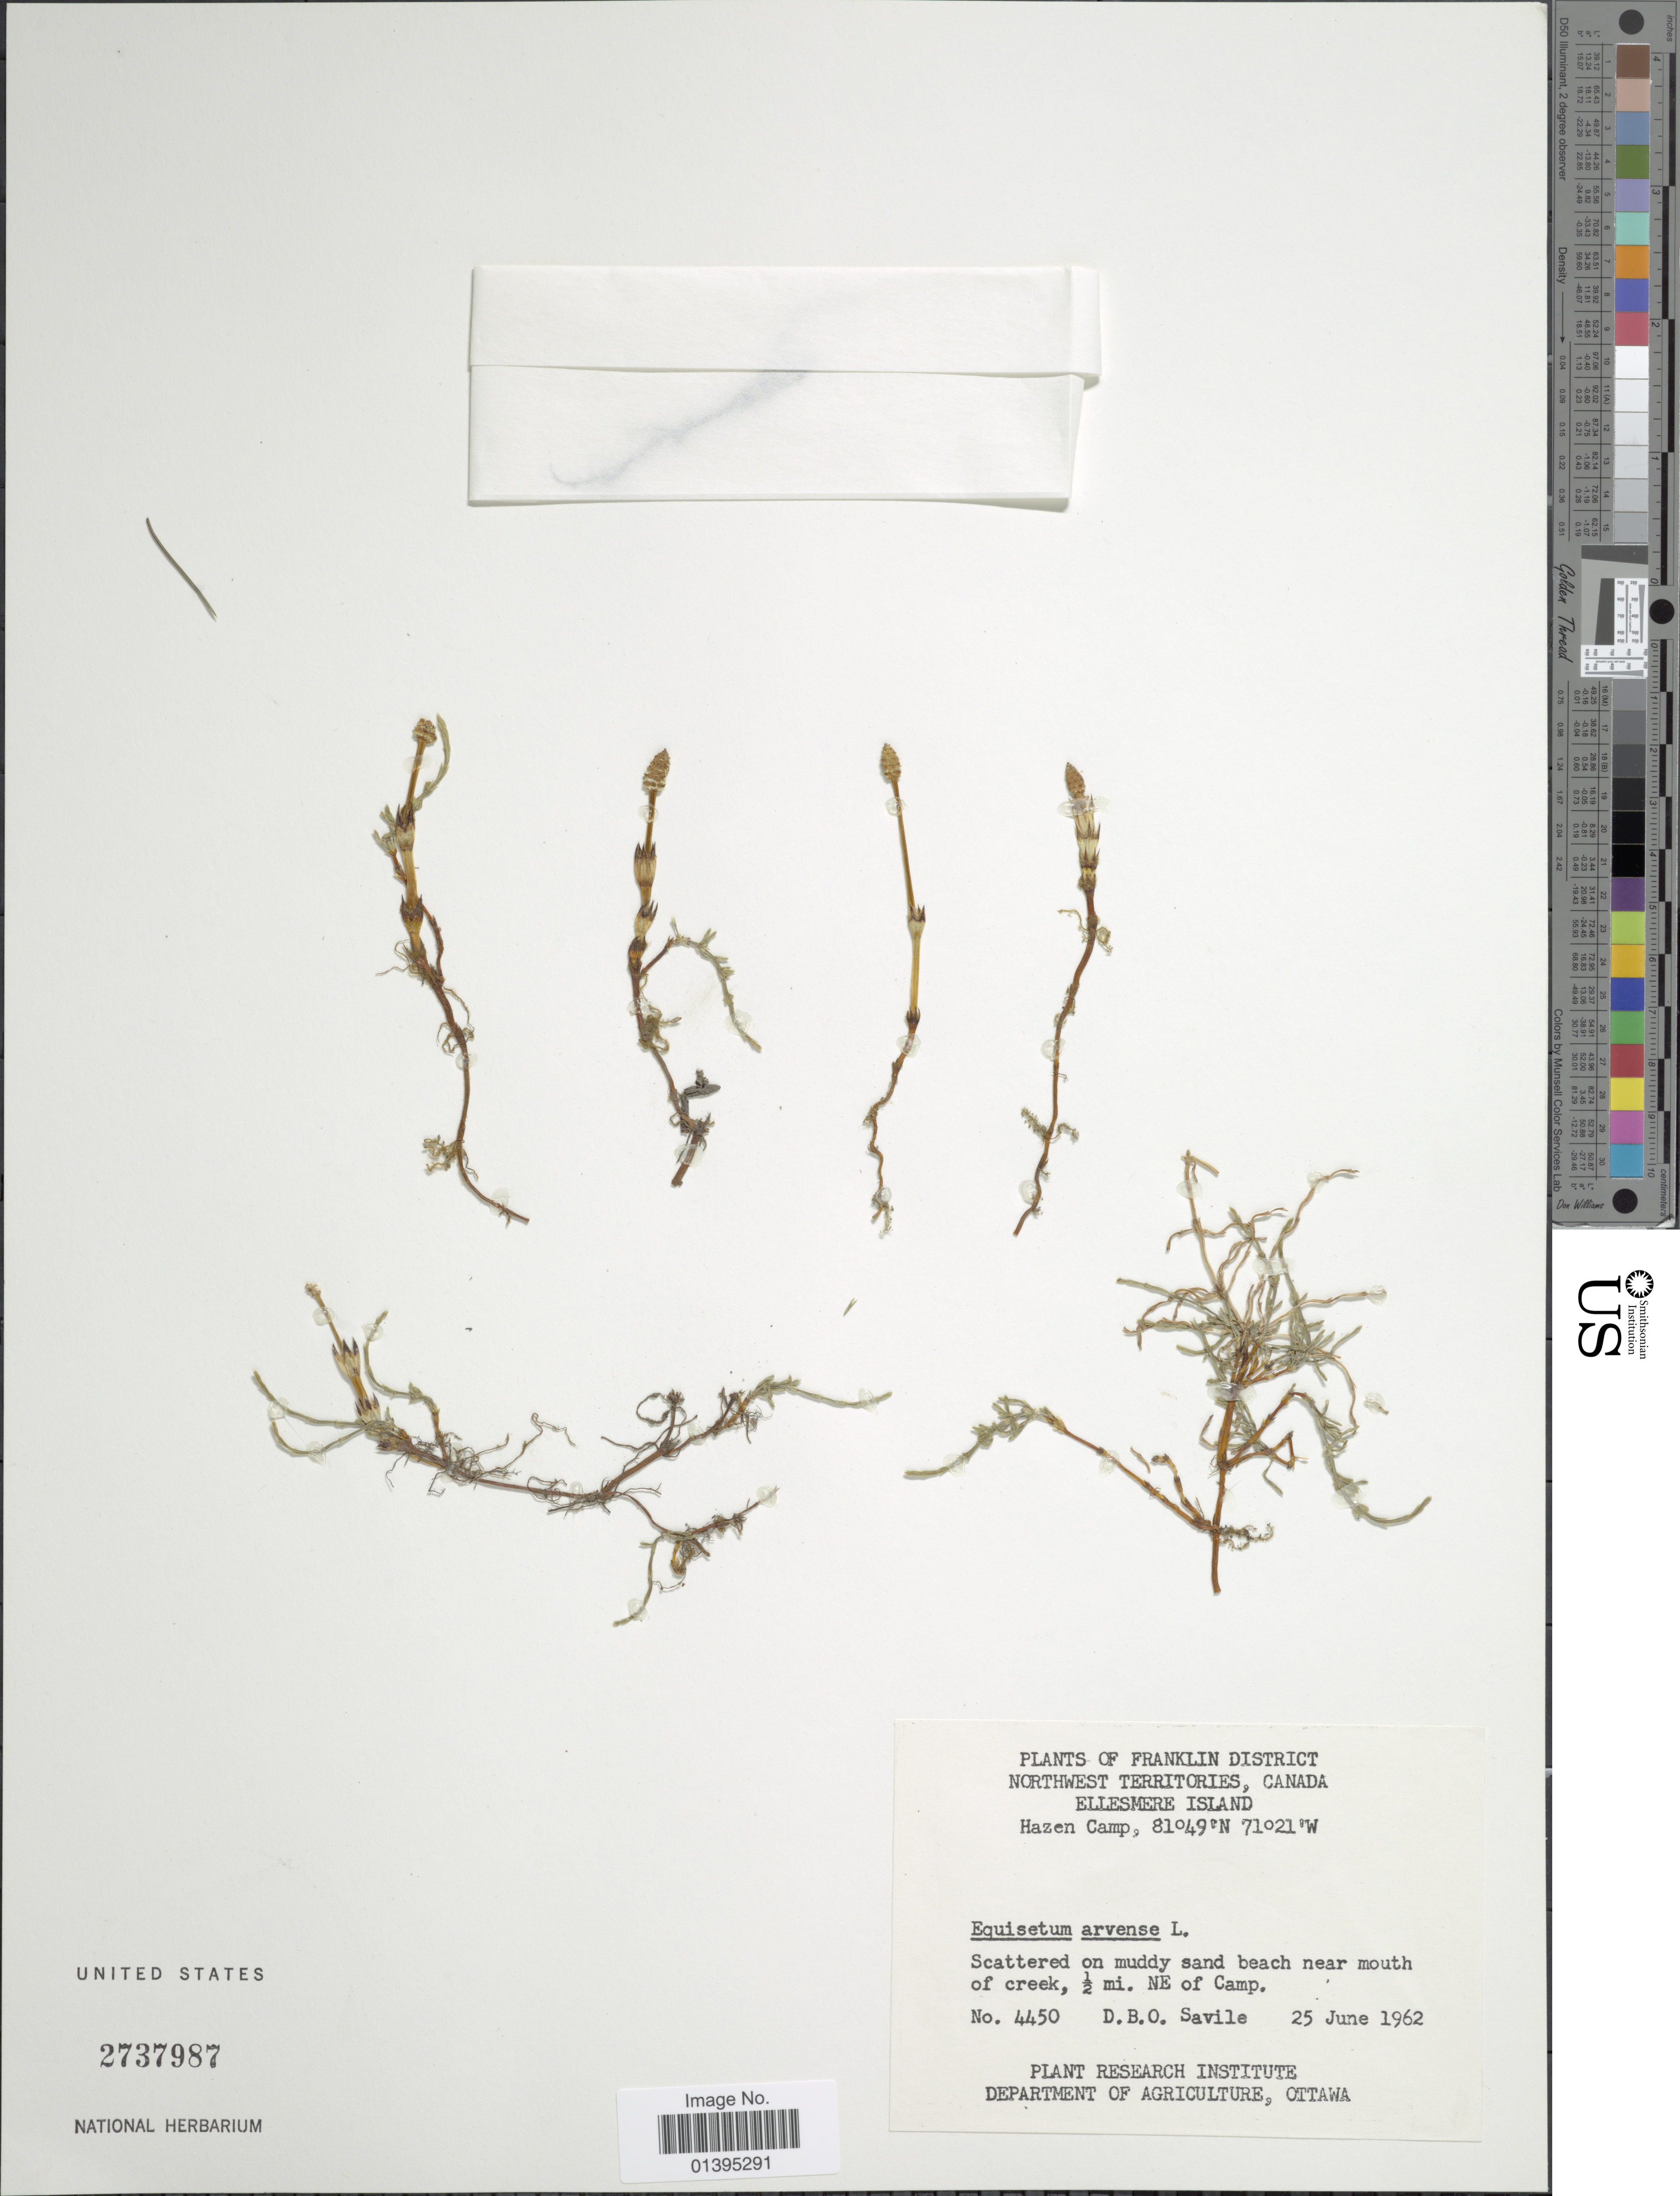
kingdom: Plantae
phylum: Tracheophyta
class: Polypodiopsida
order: Equisetales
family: Equisetaceae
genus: Equisetum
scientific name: Equisetum arvense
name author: L.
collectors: D. Savile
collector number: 4450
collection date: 1962-06-25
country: Canada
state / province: Northwest Territories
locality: Hazen Island, Ellesmere Island, Scattered on muddy sand beach near mouth of creek, ½ mi. NE of Camp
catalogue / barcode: US 2737987